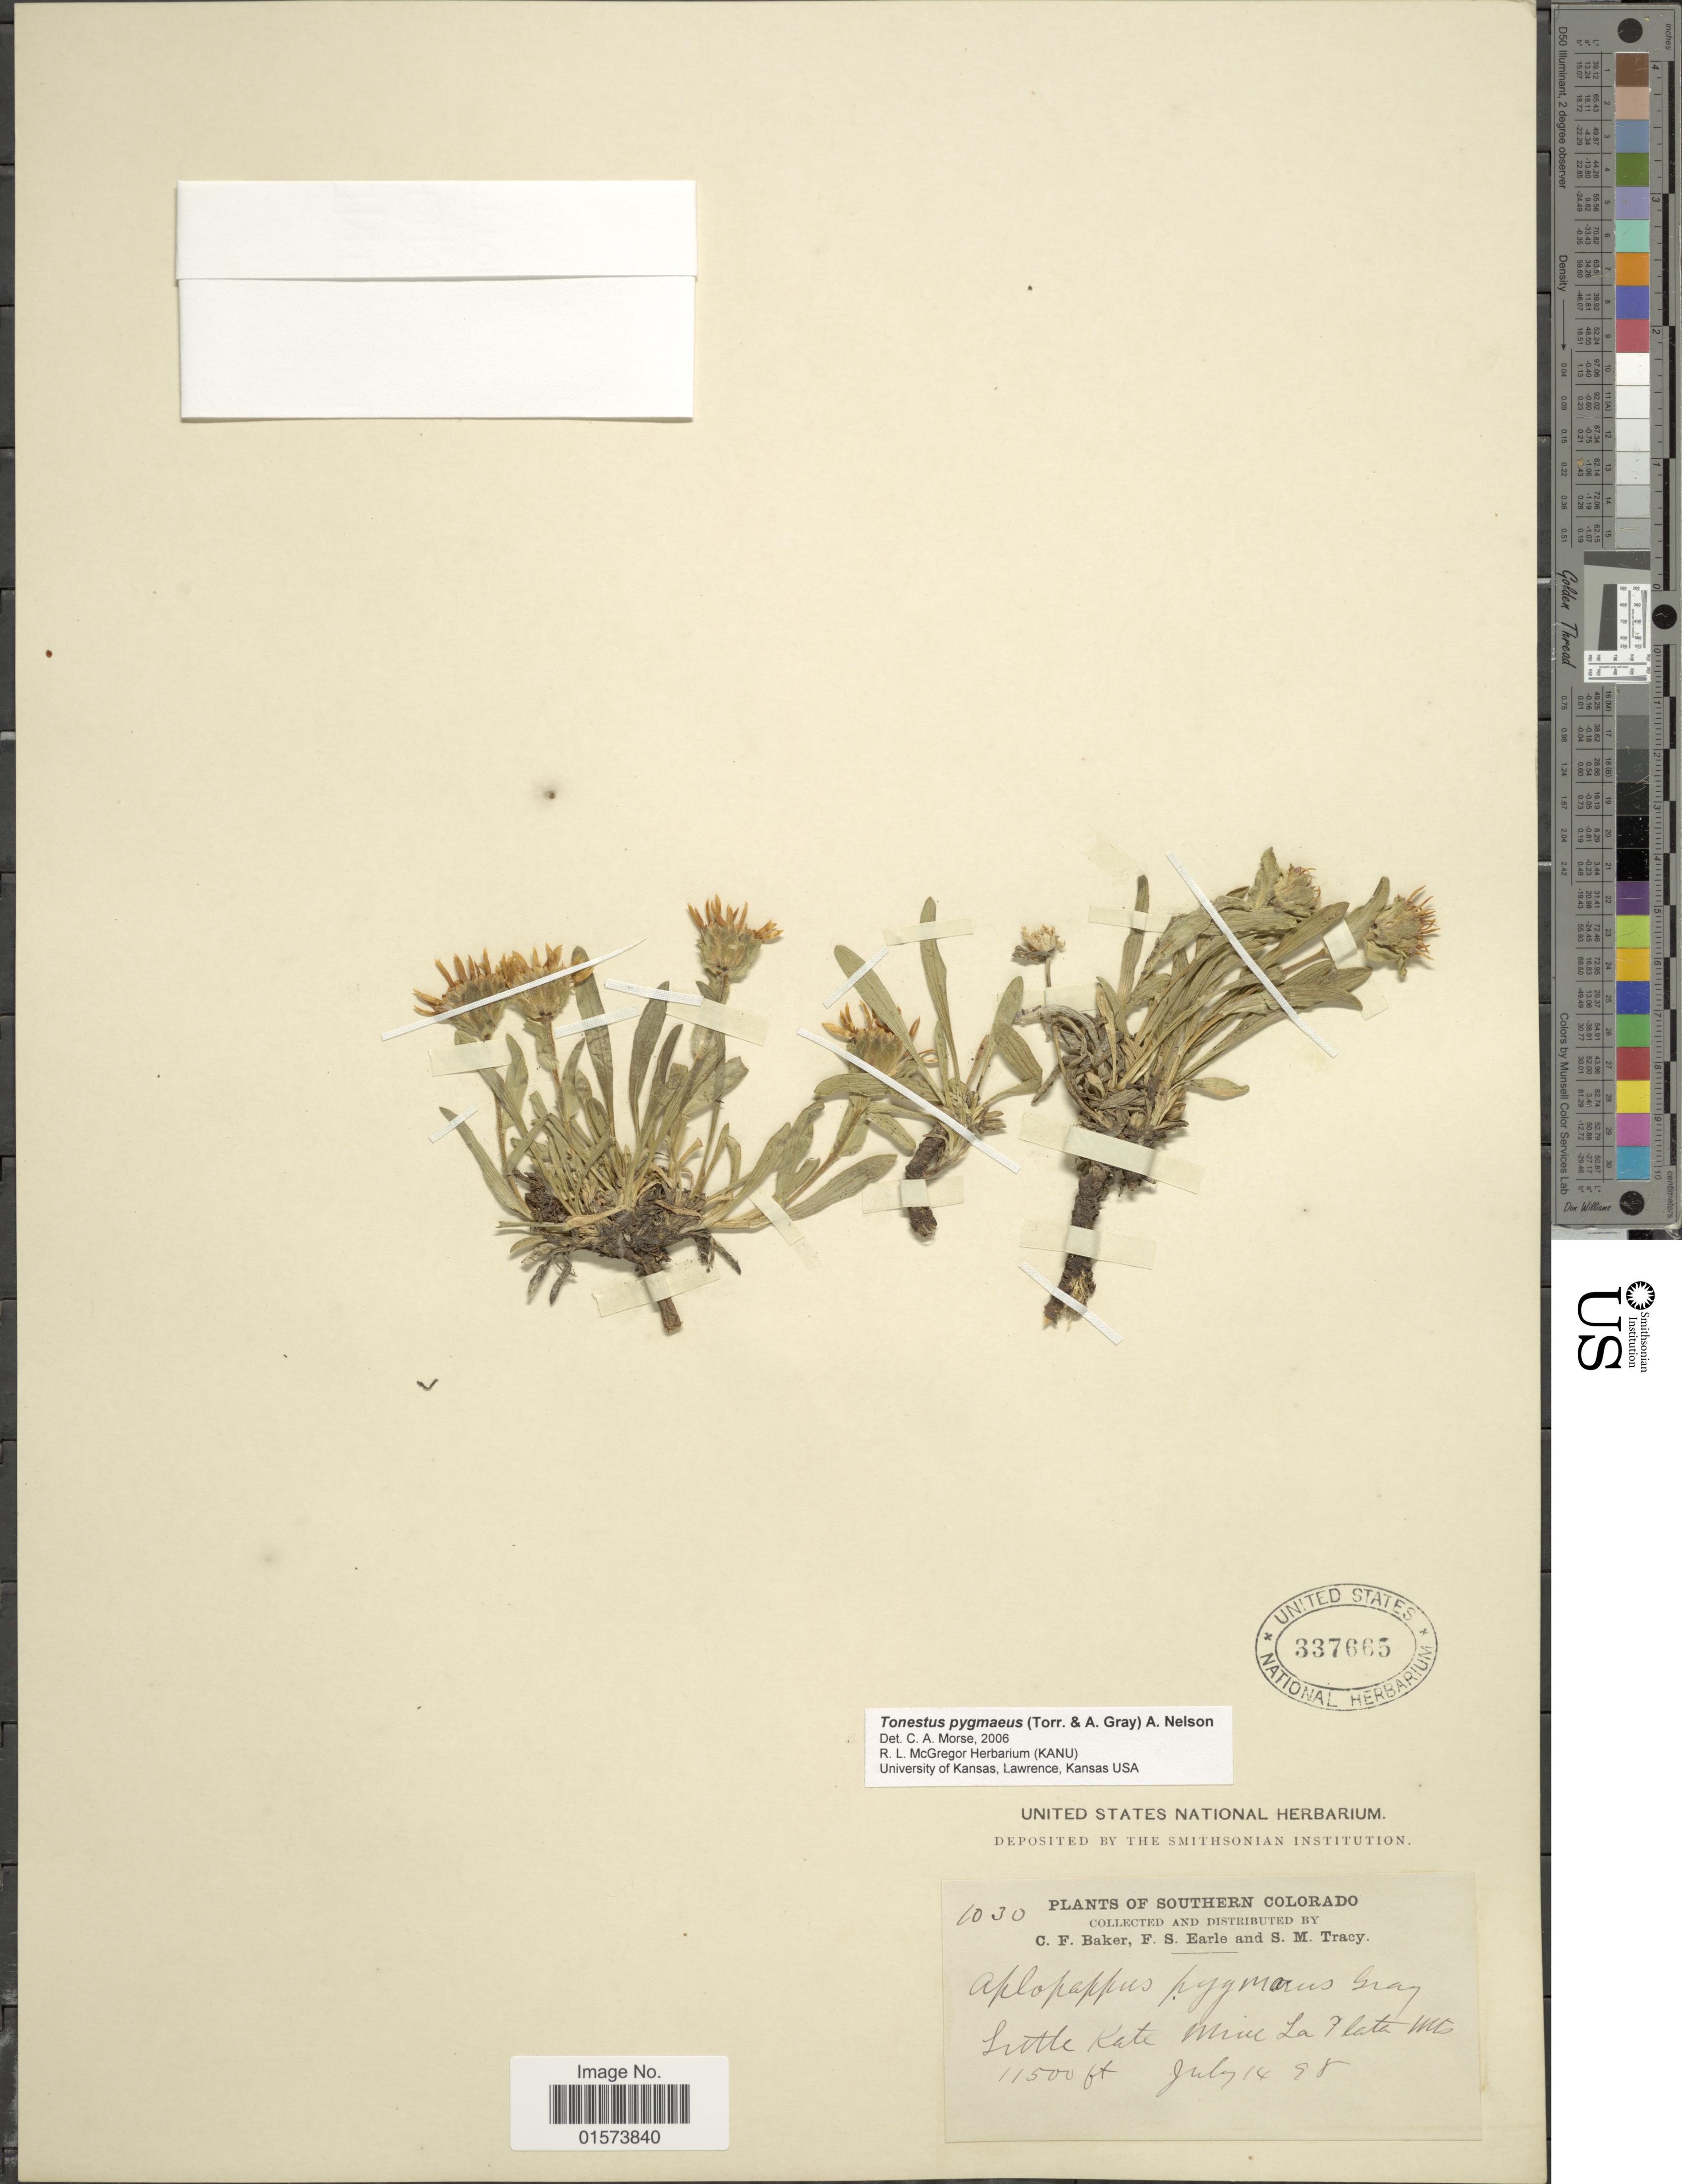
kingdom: Plantae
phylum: Tracheophyta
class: Magnoliopsida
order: Asterales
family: Asteraceae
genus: Tonestus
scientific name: Tonestus pygmaeus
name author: (Torr. & A. Gray) A. Nelson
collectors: C. F. Baker, F. S. Earle & S. M. Tracy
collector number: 1030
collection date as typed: Transcribed d/m/y: 14/7/98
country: United States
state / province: Colorado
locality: Southern Colorado, Little Kate Mine La Plata Mts.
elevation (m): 3505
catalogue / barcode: US 337665